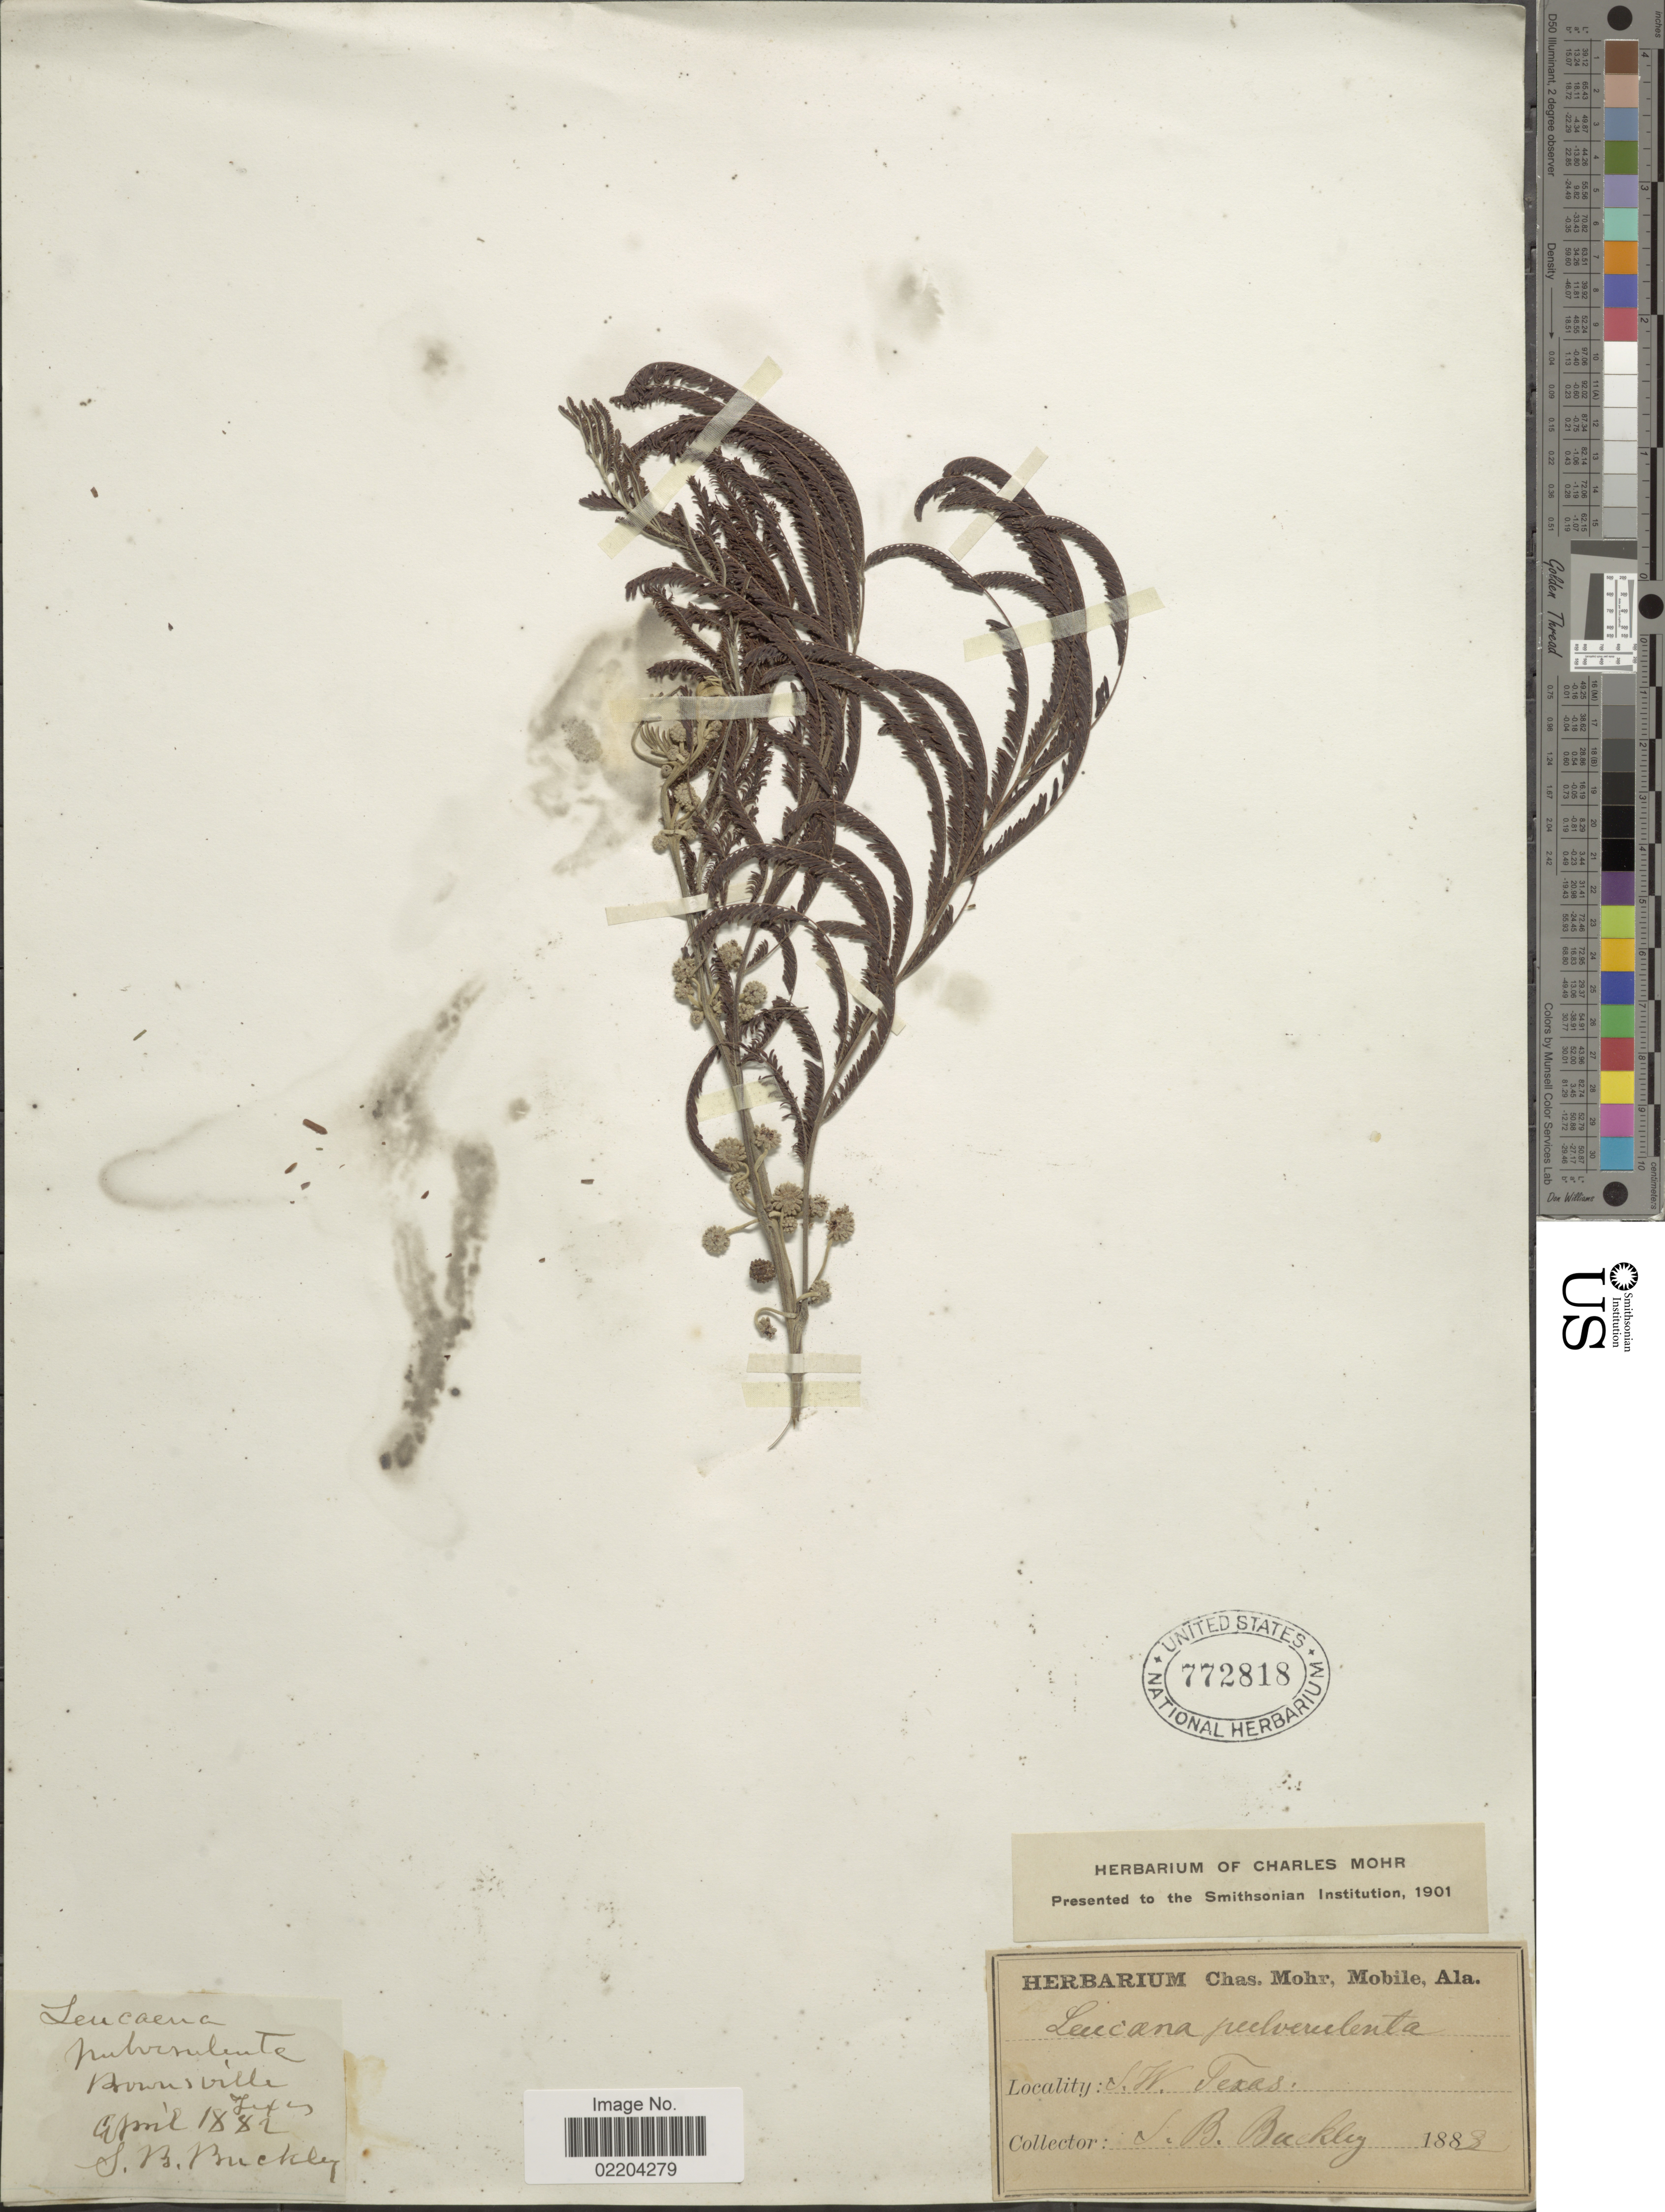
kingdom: Plantae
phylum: Tracheophyta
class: Magnoliopsida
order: Fabales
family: Fabaceae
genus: Leucaena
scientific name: Leucaena pulverulenta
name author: (Schltdl.) Benth.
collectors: S. B. Buckley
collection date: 1882-04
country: United States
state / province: Texas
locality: Brownsville. Texas. S.W. Texas.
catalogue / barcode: US 772818